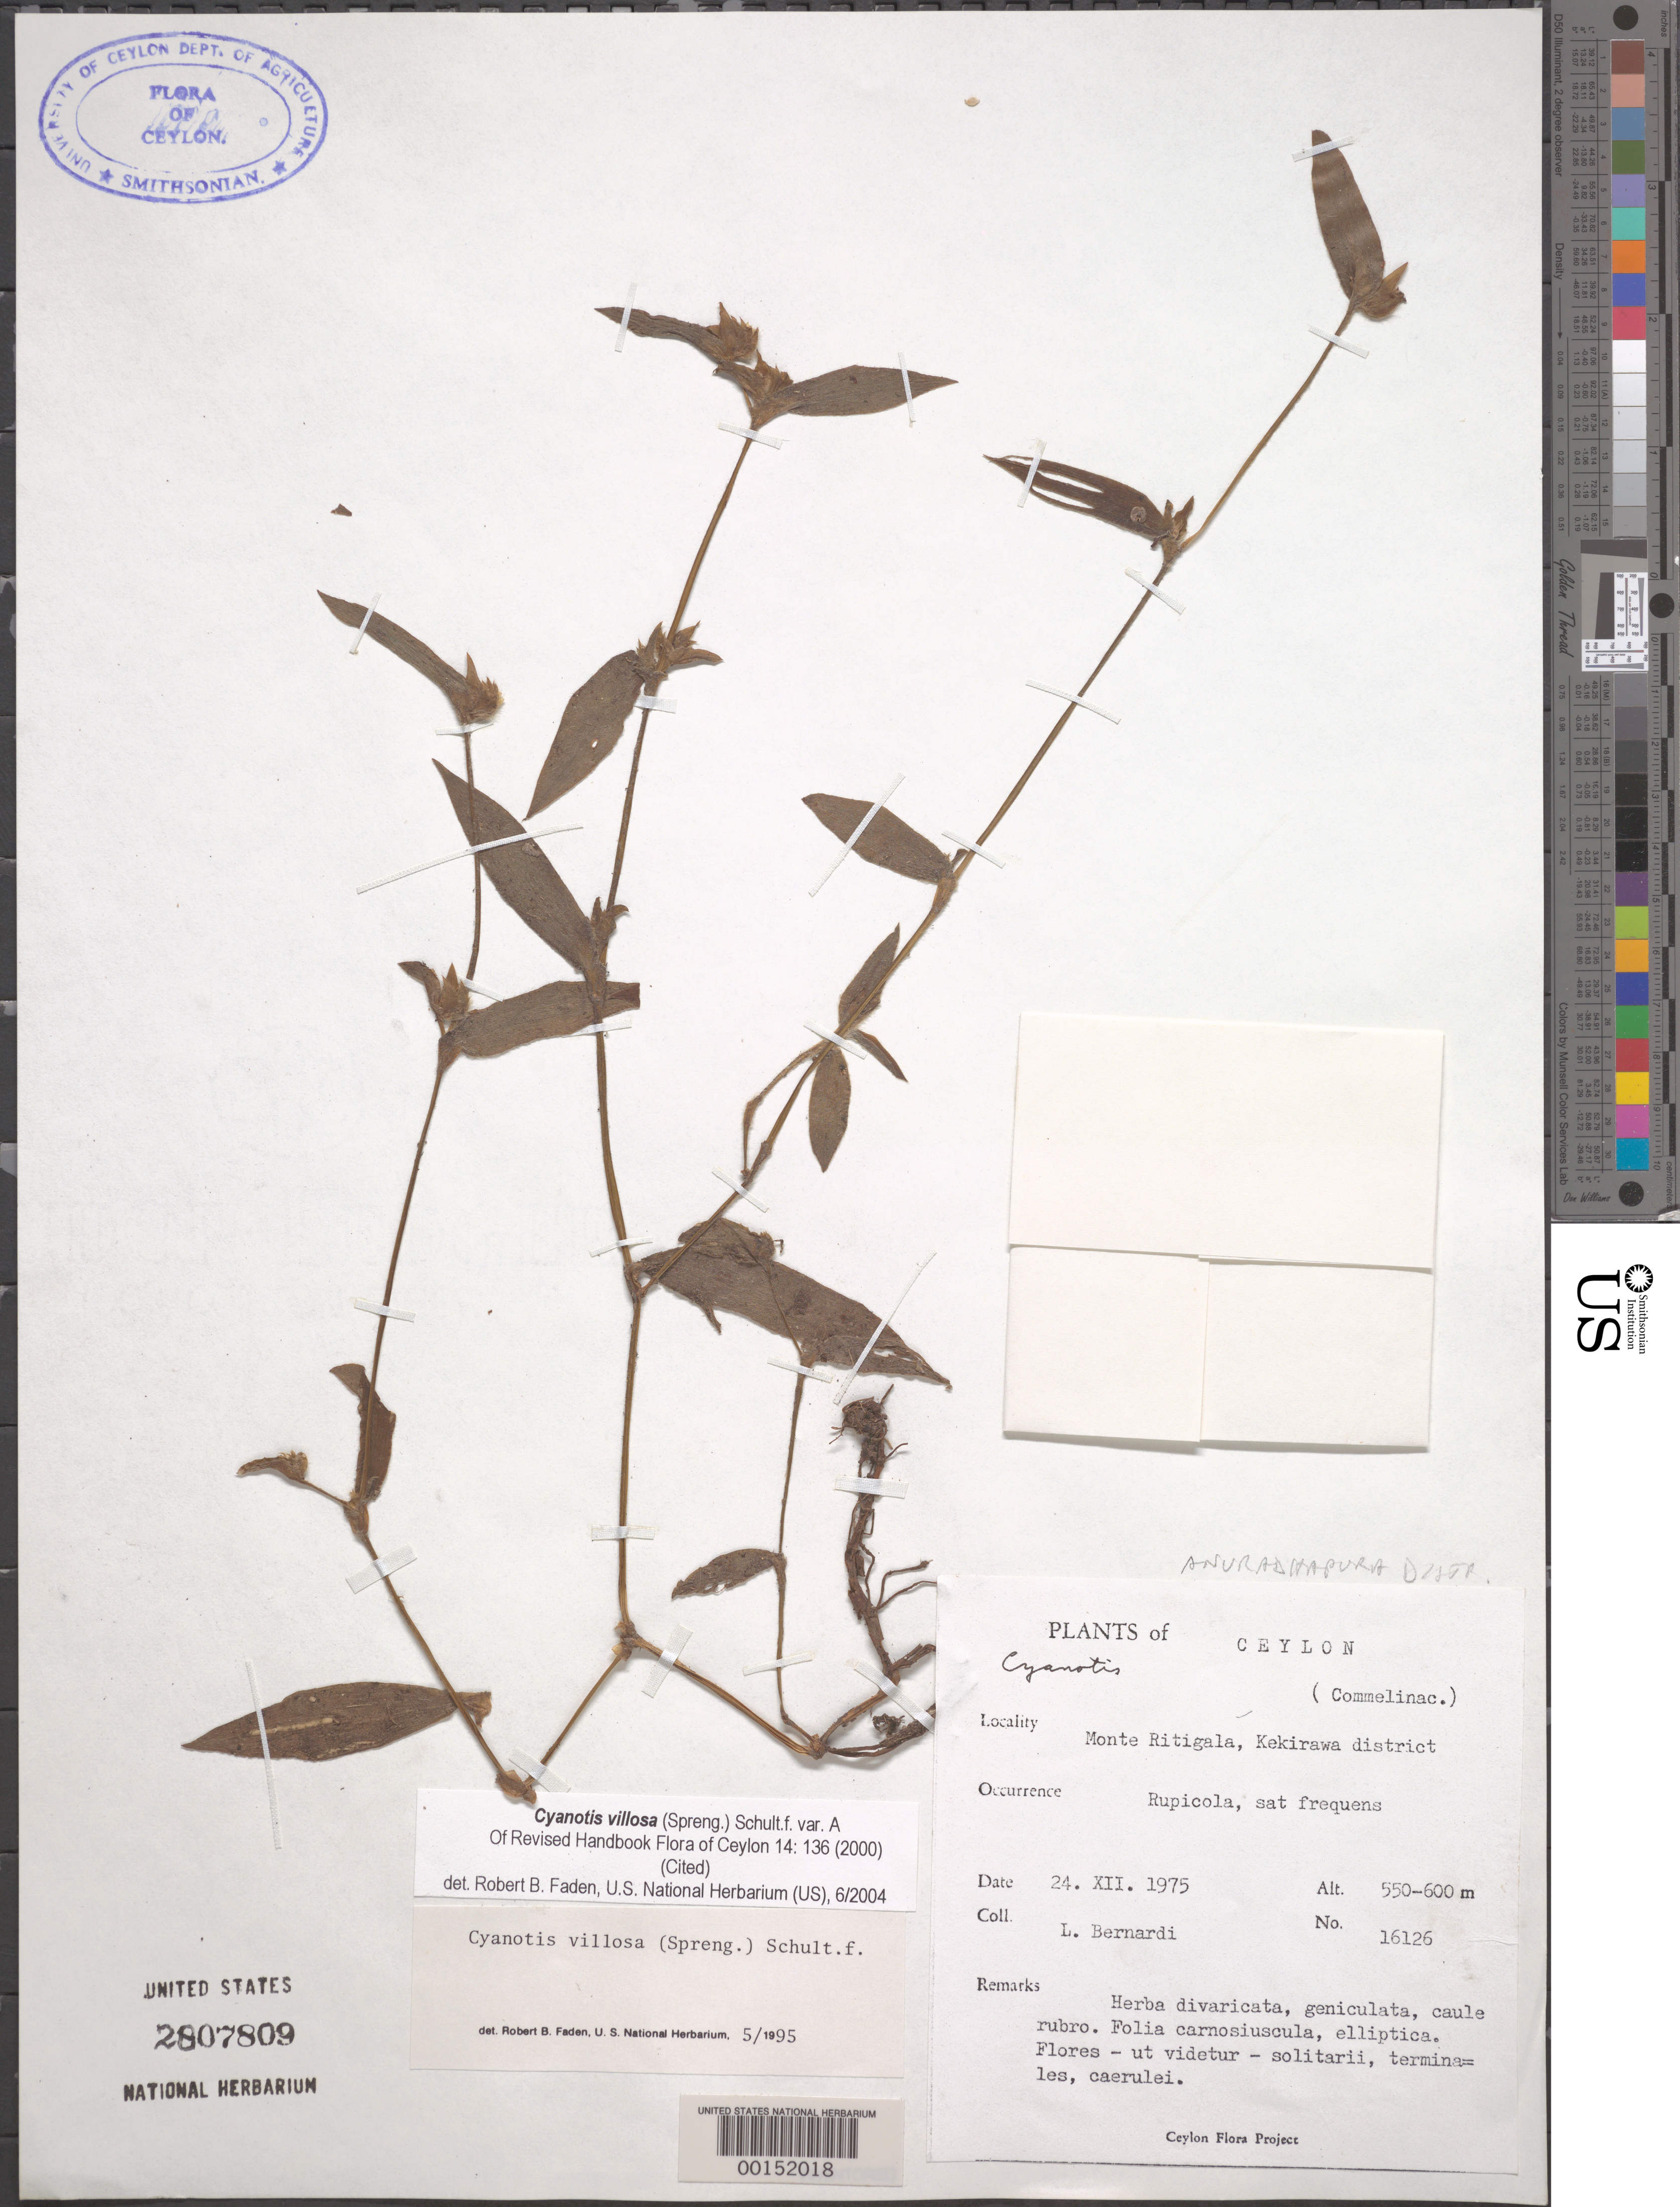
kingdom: Plantae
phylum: Tracheophyta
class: Liliopsida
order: Commelinales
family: Commelinaceae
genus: Cyanotis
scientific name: Cyanotis villosa (Spreng.) Schult. & Schult. f. var. A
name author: (Spreng.) Schult. & Schult. f.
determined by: Faden, Robert B., (US), Smithsonian Institution - National Museum of Natural History (UNITED STATES)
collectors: L. Bernardi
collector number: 16126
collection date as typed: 24 Jul 1975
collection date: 1975-07-24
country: Sri Lanka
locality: Monte ritigala, kekirawa dist.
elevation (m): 550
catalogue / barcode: US 2807809